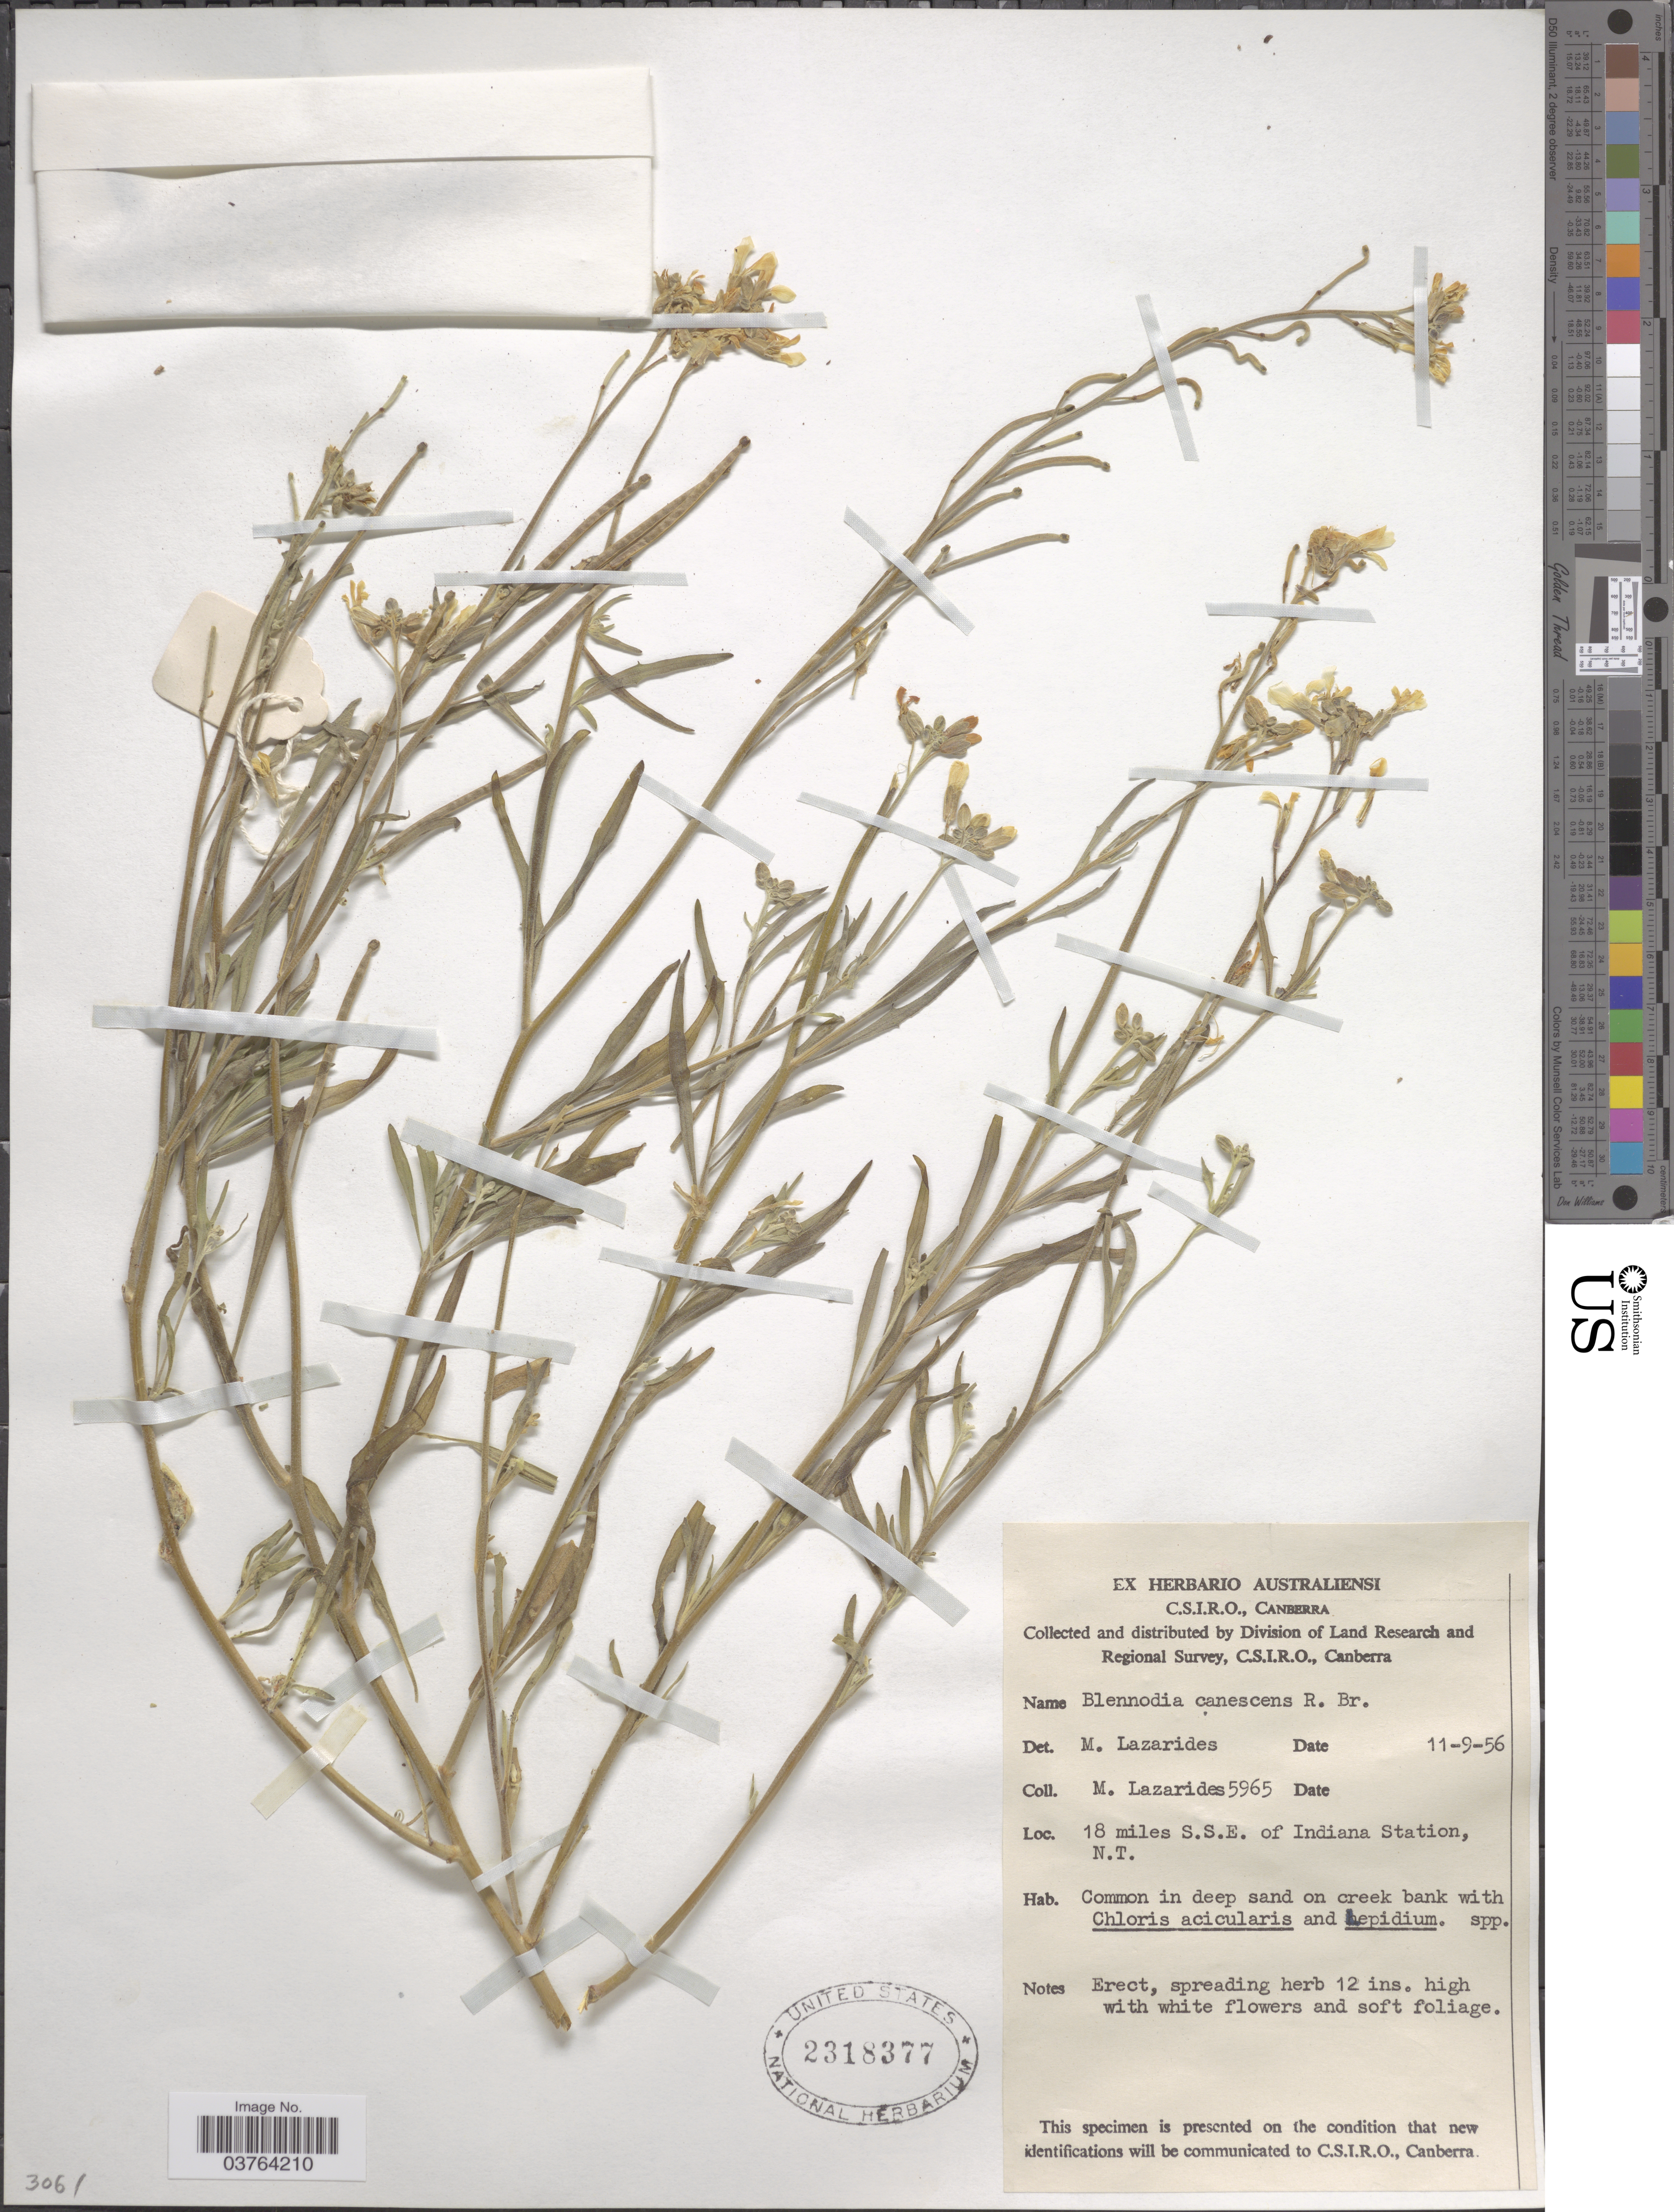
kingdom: Plantae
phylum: Tracheophyta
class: Magnoliopsida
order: Brassicales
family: Brassicaceae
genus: Blennodia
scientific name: Blennodia canescens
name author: R. Br.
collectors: M. Lazarides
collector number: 5965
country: Australia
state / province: Northern Territory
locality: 18 miles S.S.E. of Indiana Station.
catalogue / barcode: US 2318377